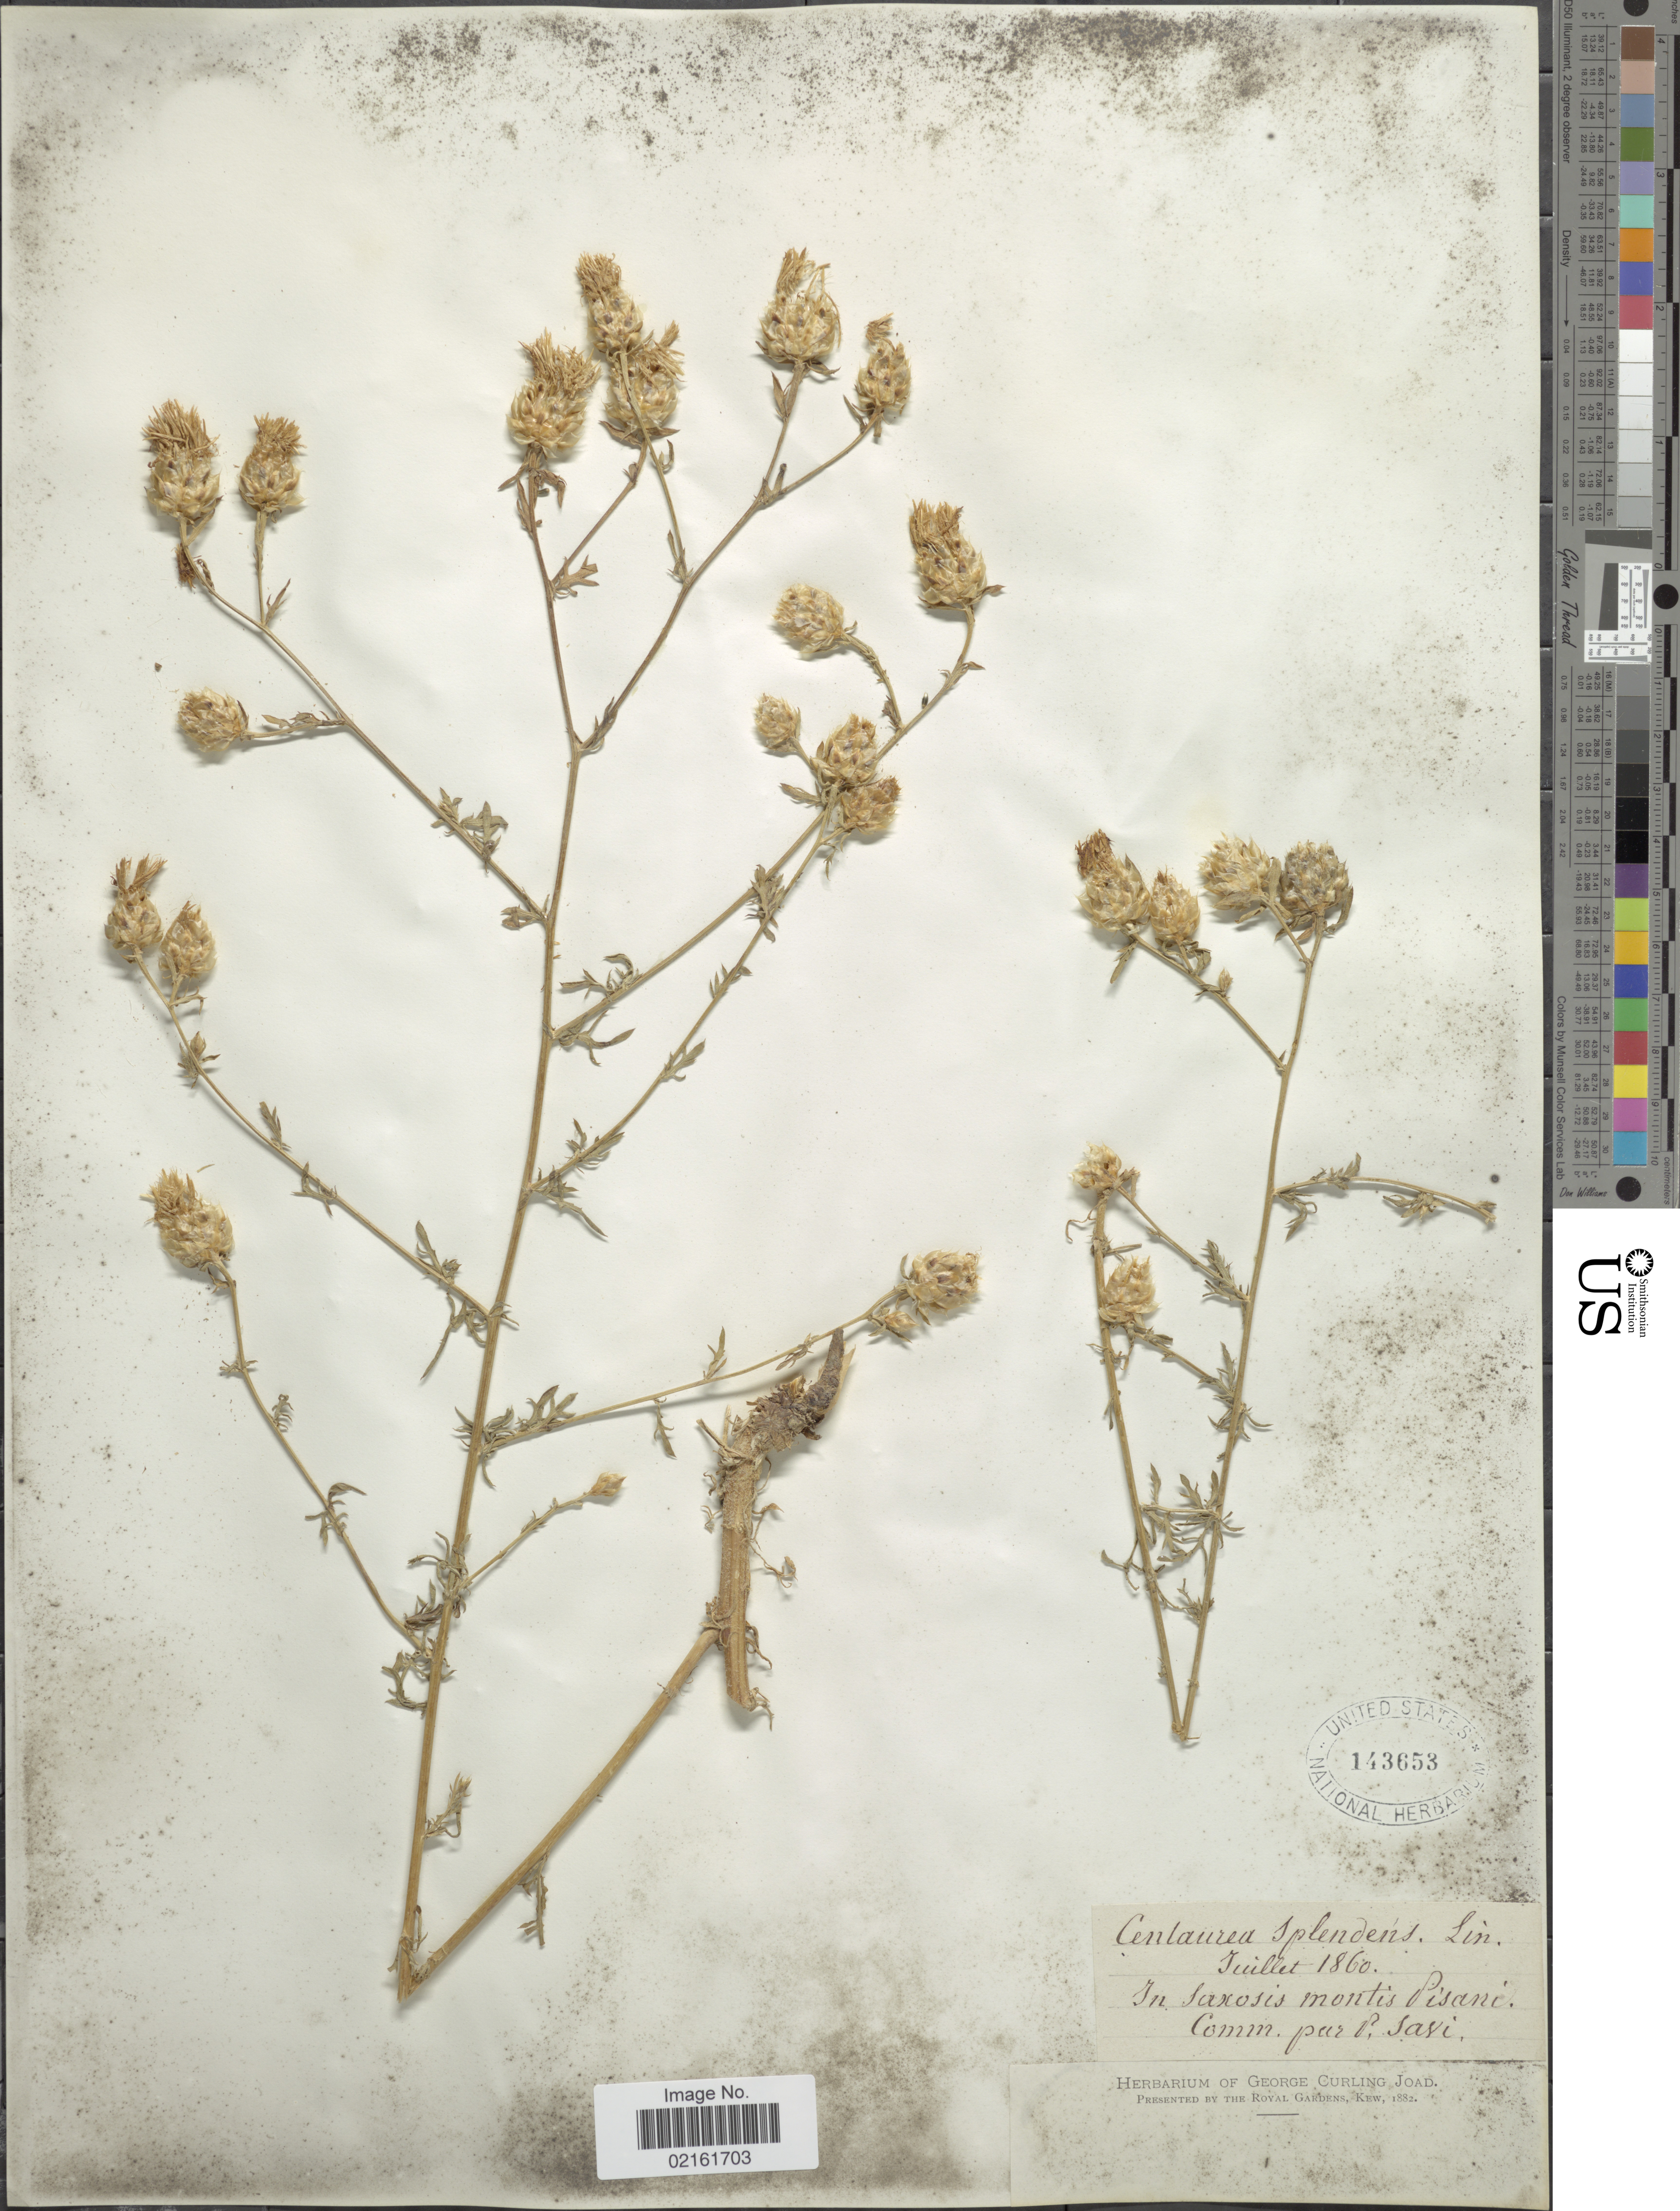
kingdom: Plantae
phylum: Tracheophyta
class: Magnoliopsida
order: Asterales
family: Asteraceae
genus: Centaurea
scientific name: Centaurea margaritacea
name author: Ten.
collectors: ex herb. George Curling Joad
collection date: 1860-07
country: Italy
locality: In saxosis montis Pisani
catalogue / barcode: US 143653